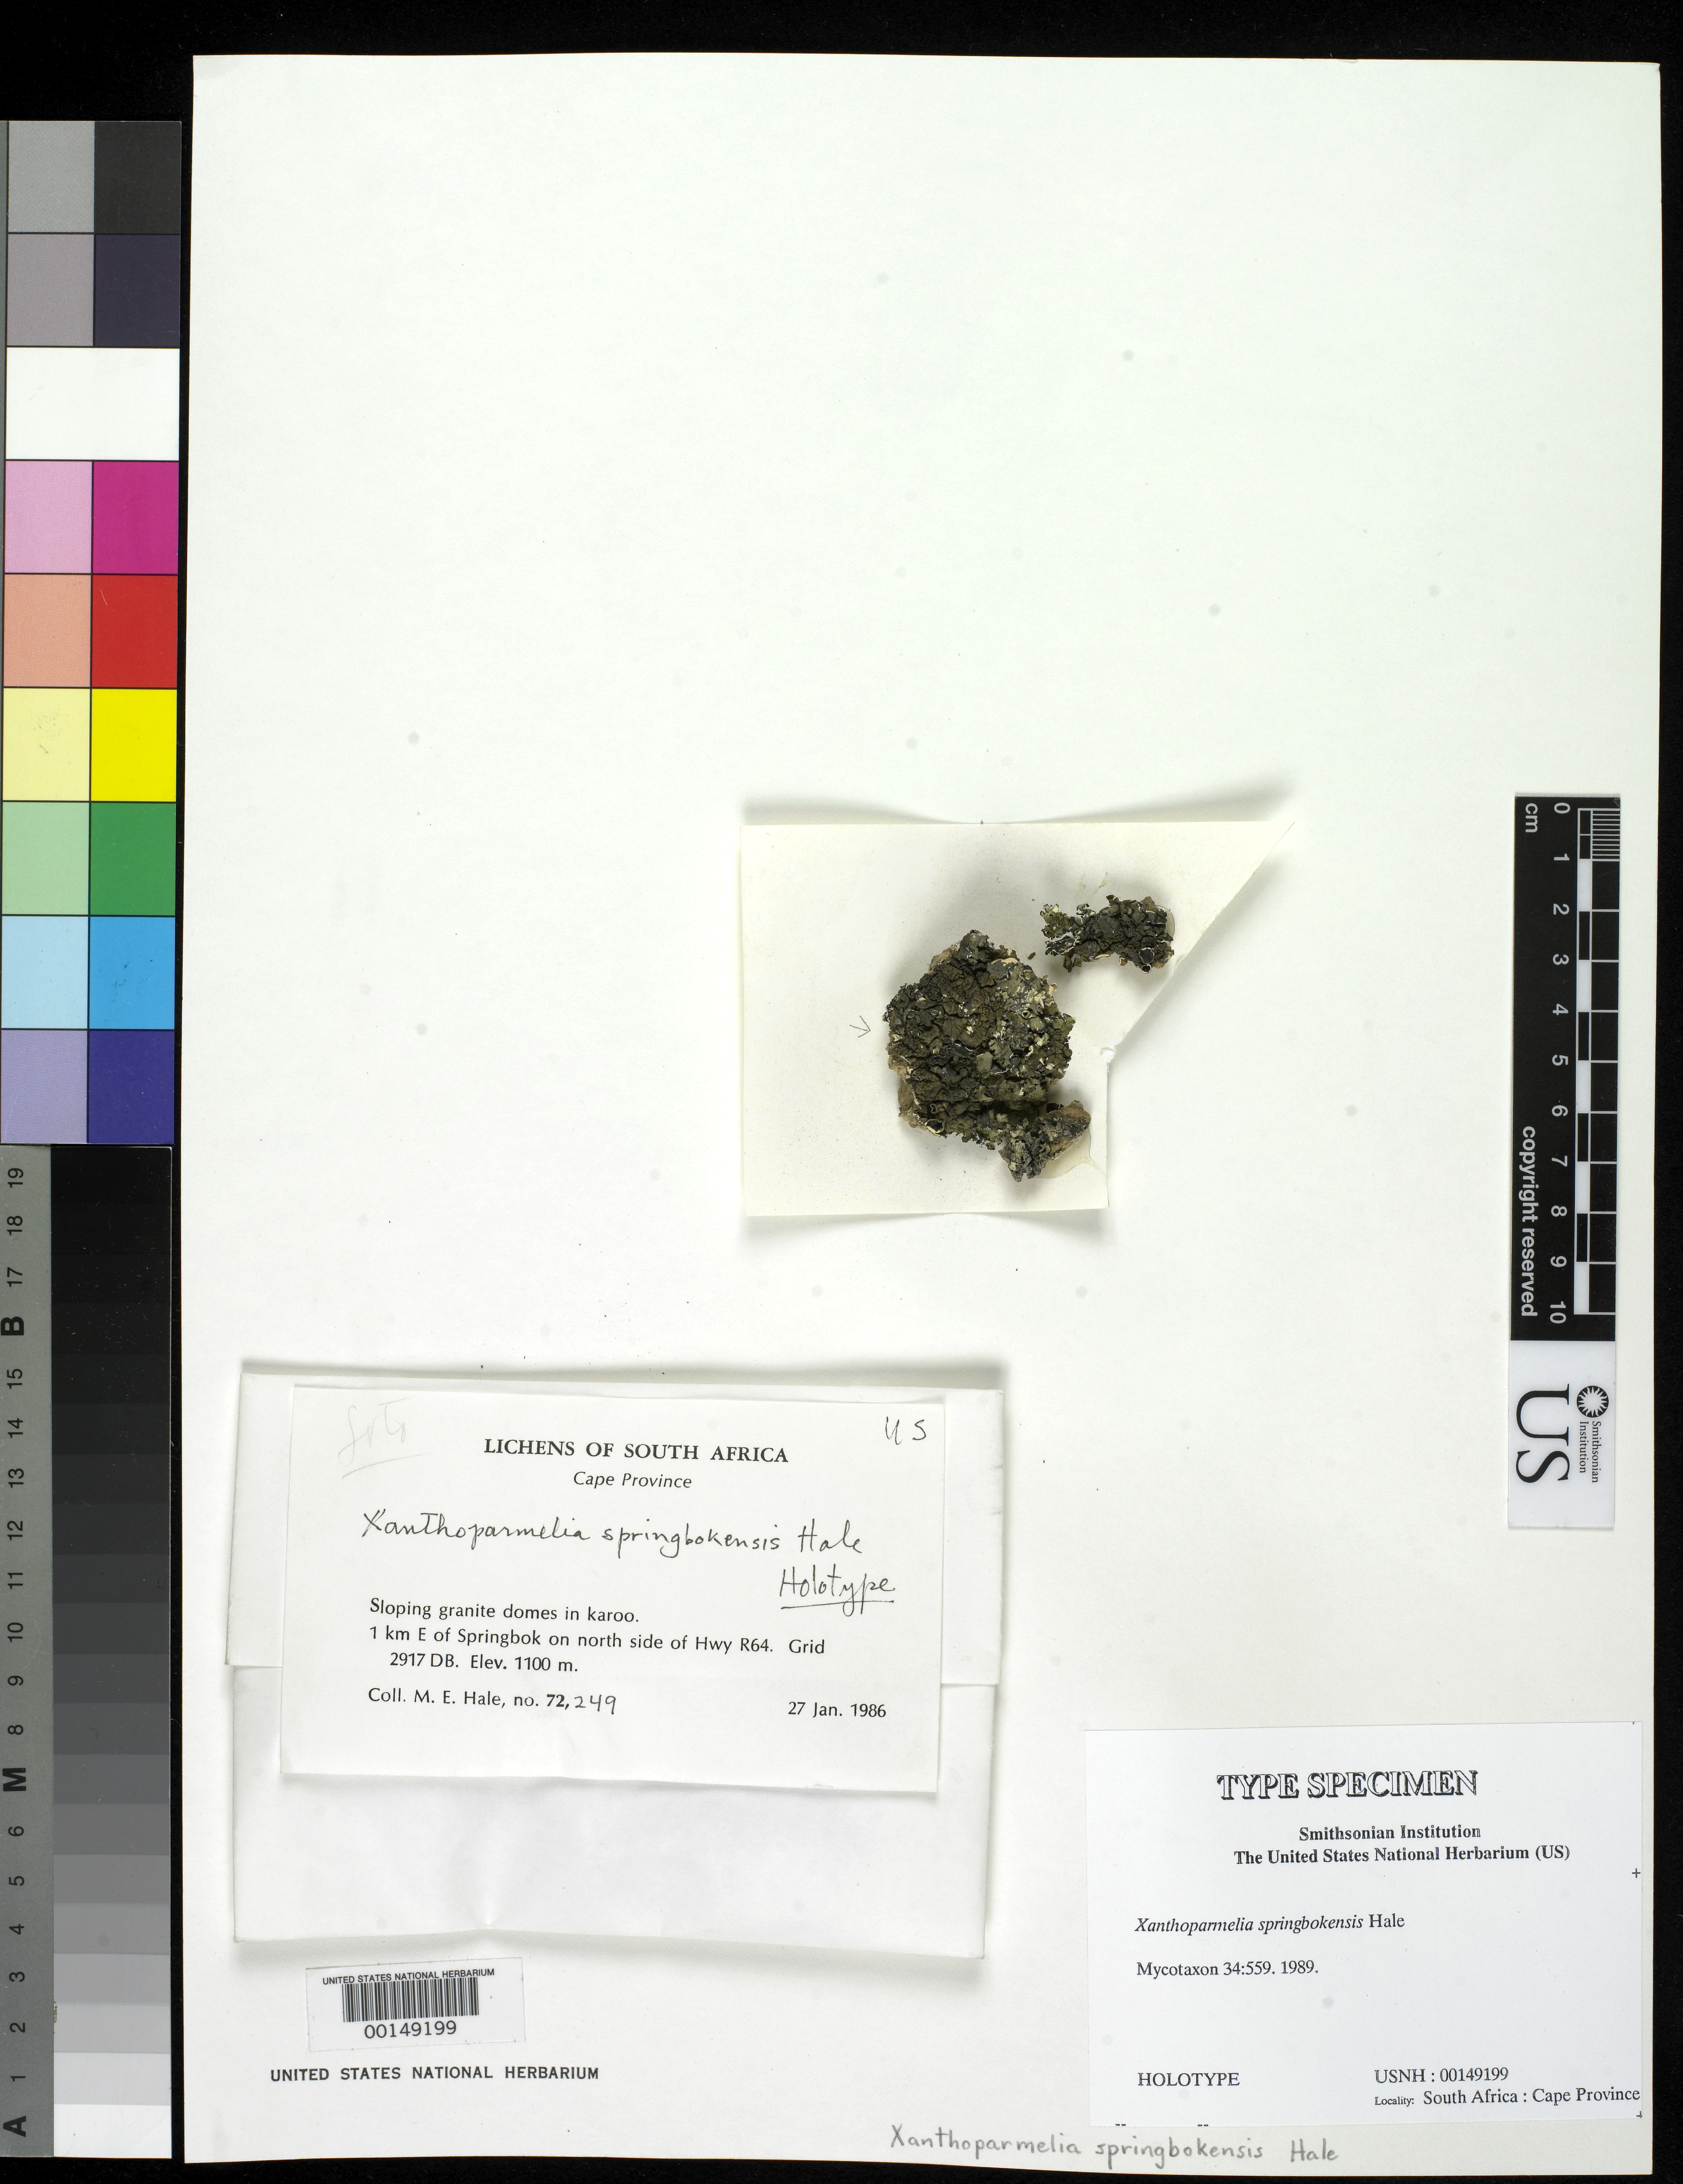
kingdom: Fungi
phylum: Ascomycota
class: Lecanoromycetes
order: Lecanorales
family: Parmeliaceae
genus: Xanthoparmelia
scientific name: Xanthoparmelia springbokensis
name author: Hale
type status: Holotype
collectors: M. Hale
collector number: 72249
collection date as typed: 27 Jan 1986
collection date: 1986-01-27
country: South Africa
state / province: Northern Cape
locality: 1 km E of Springbok on N side of Hwy R64, Grid 2917 DB, sloping granite domes in Karoo.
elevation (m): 1100